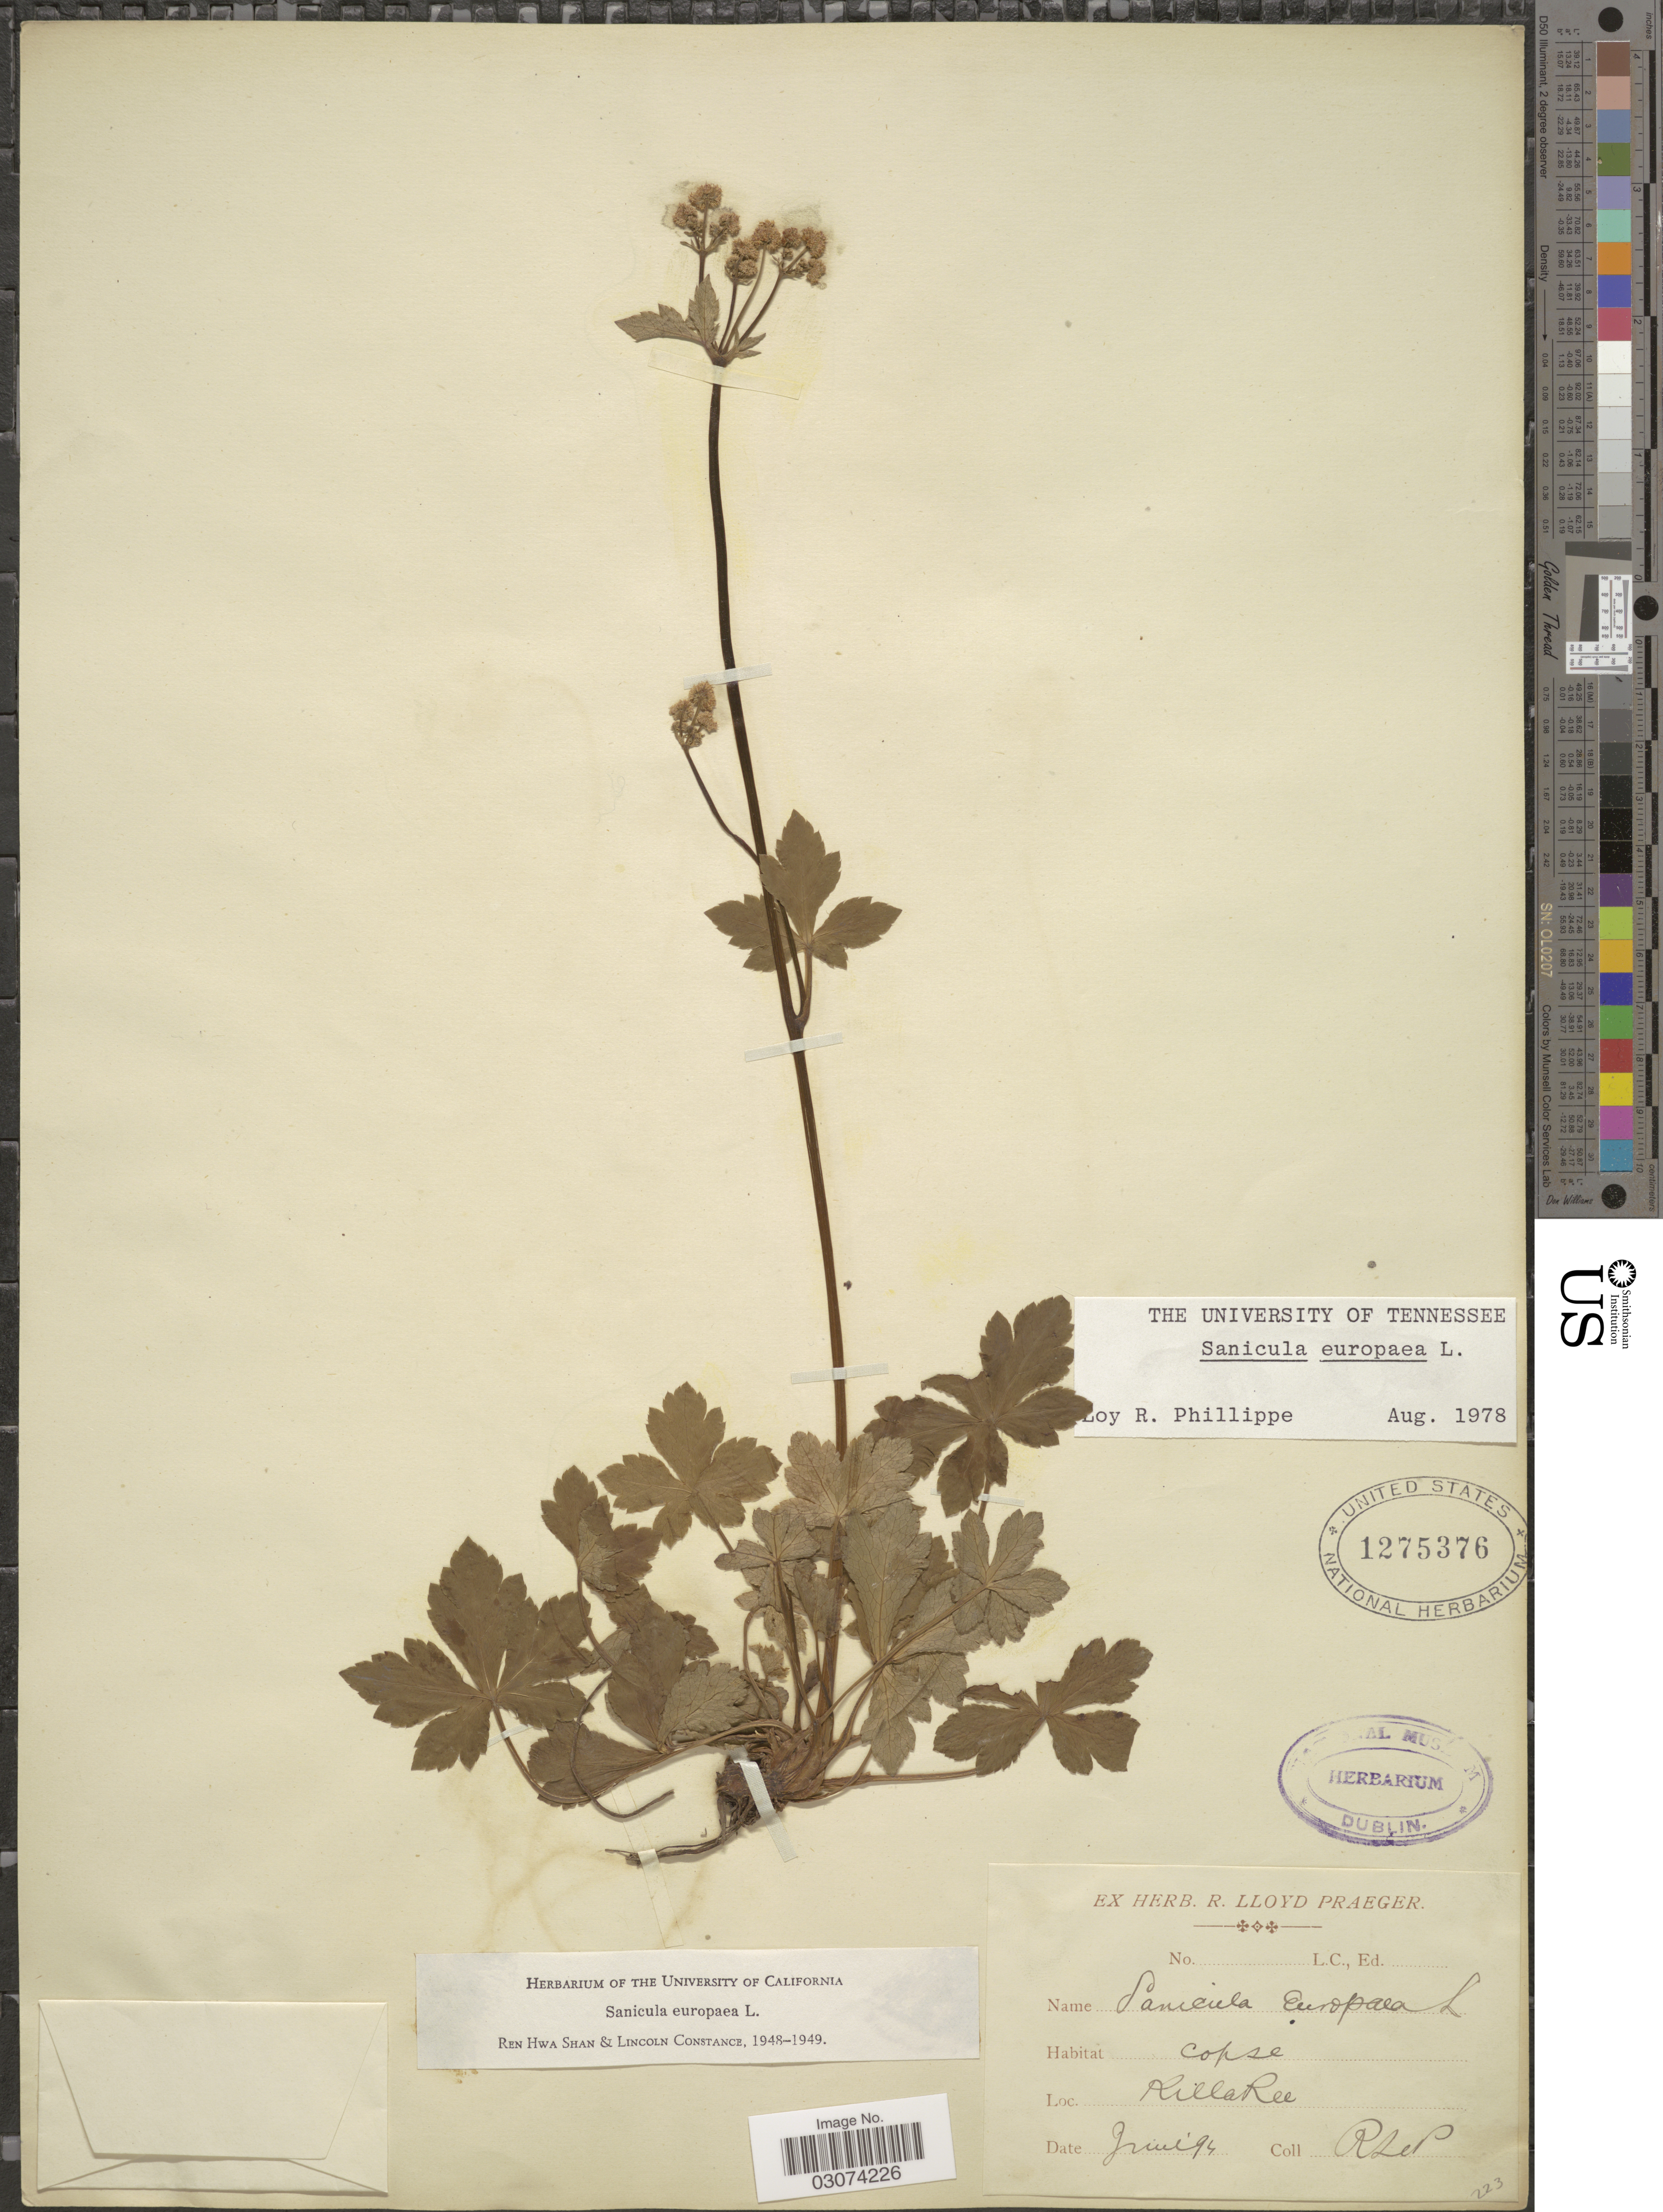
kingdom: Plantae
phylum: Tracheophyta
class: Magnoliopsida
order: Apiales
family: Apiaceae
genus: Sanicula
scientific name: Sanicula europaea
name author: L.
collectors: R. Praeger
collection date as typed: Transcribed d/m/y: /6/94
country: Ireland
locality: Killakee.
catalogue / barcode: US 1275376